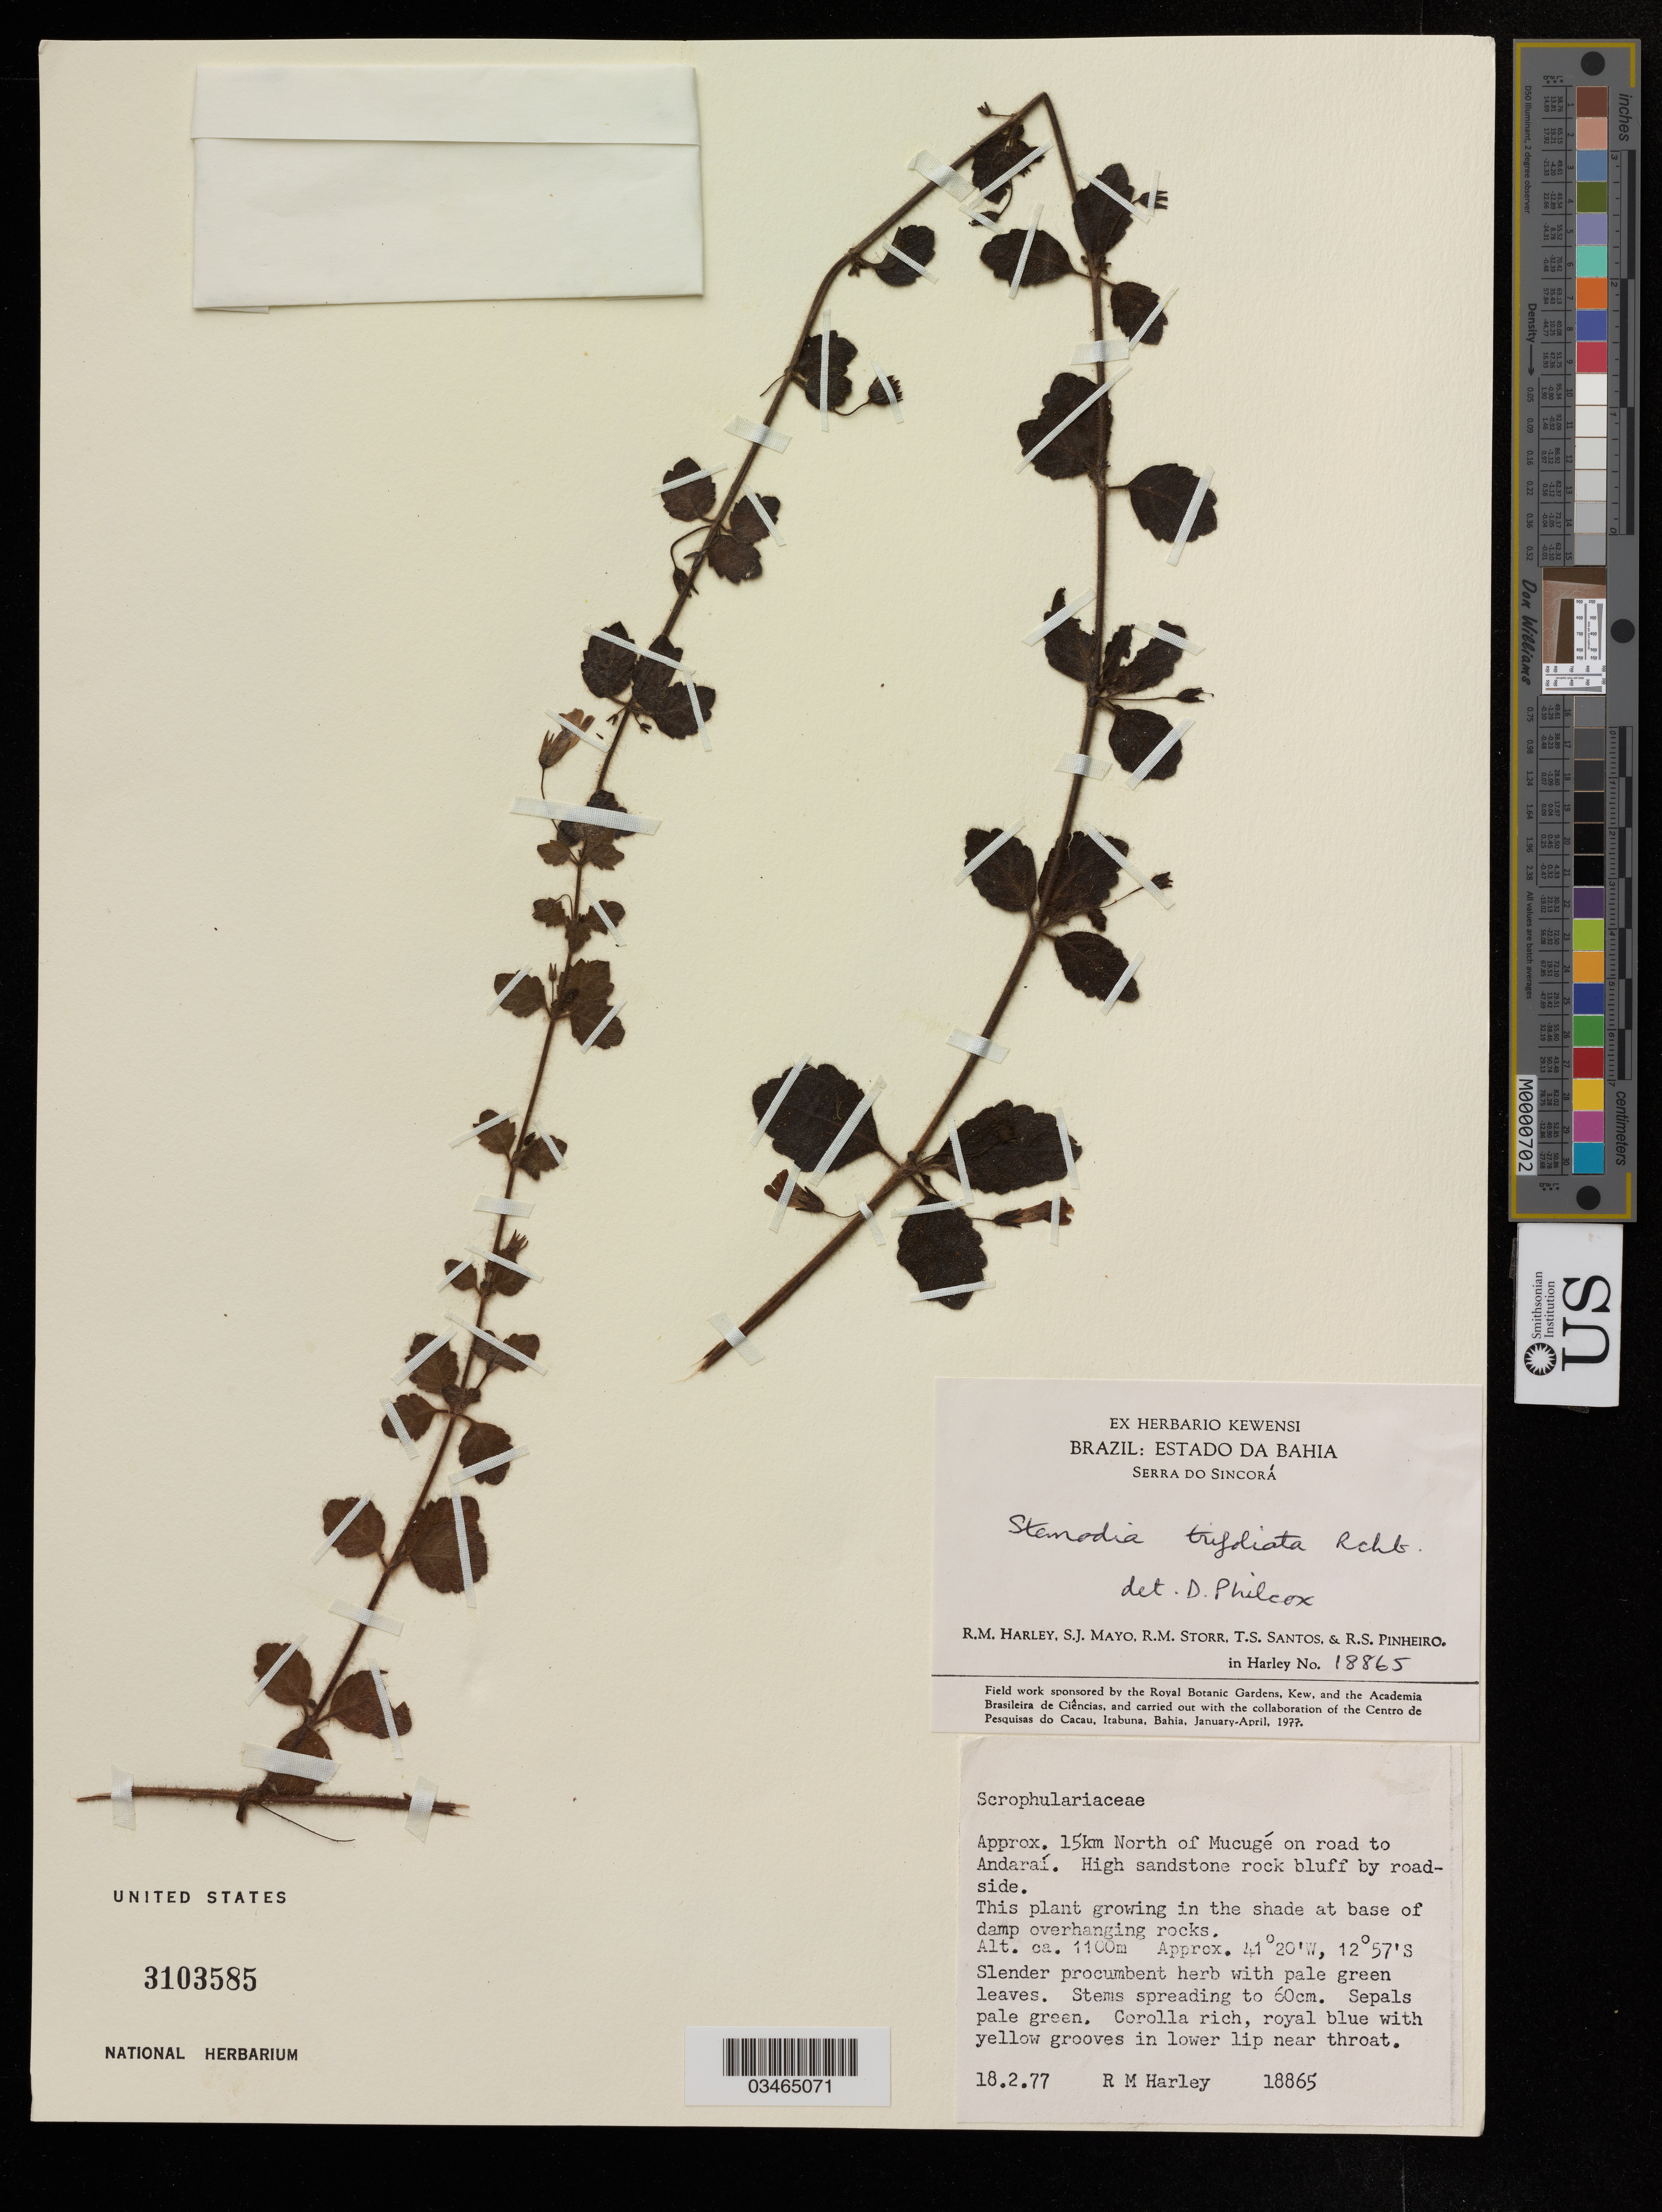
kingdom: Plantae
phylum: Tracheophyta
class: Magnoliopsida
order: Lamiales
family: Plantaginaceae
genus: Stemodia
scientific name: Stemodia trifoliata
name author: (Link) Rchb.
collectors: R. Harley, S. Mayo, R. M. Storr & T. dos Santos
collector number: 18865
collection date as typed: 18 Feb77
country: Brazil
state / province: Bahia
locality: Serra do Sincorá. Approx. 15km North of Mucugé on road to Andaraí.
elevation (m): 1100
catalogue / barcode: US 3103585